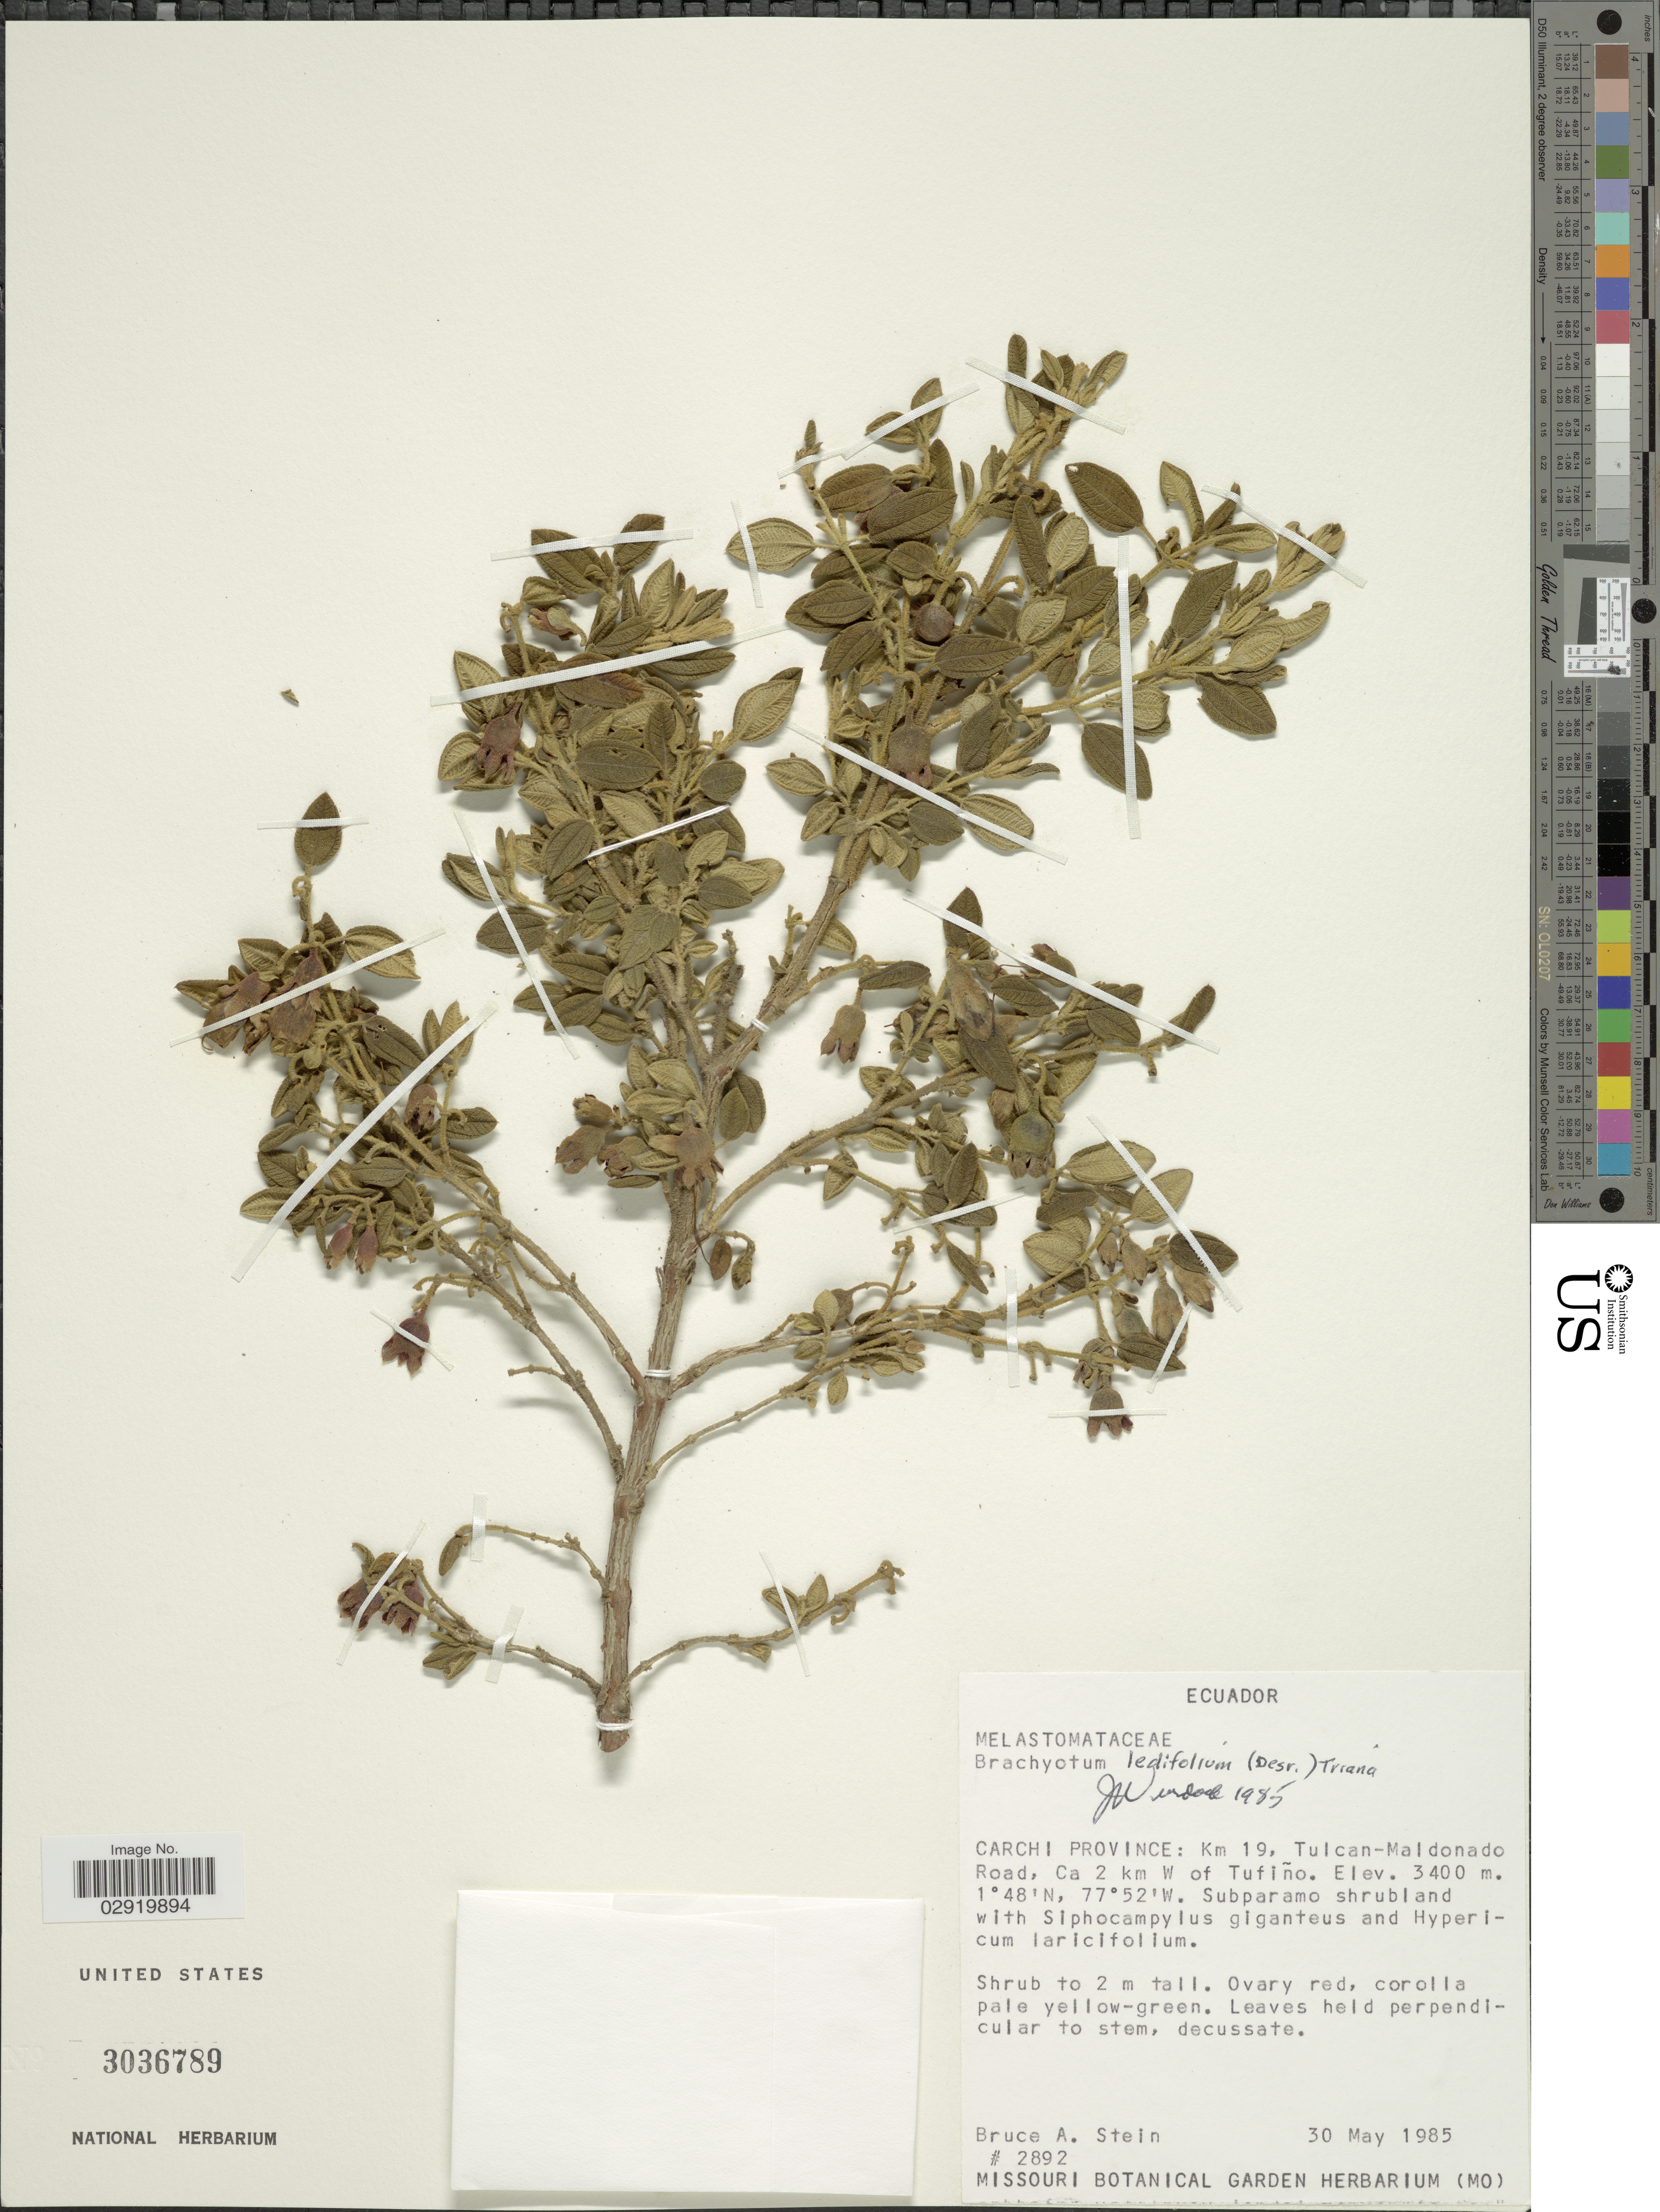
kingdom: Plantae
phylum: Tracheophyta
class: Magnoliopsida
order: Myrtales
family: Melastomataceae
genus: Brachyotum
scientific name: Brachyotum ledifolium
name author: (Desr.) Triana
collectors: B. A. Stein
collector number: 2892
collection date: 1985-05-30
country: Ecuador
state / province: Carchi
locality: Km 19, Tulcan-Maldonado Road, Ca 2 km W of Tufiño.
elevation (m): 3400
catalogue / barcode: US 3036789